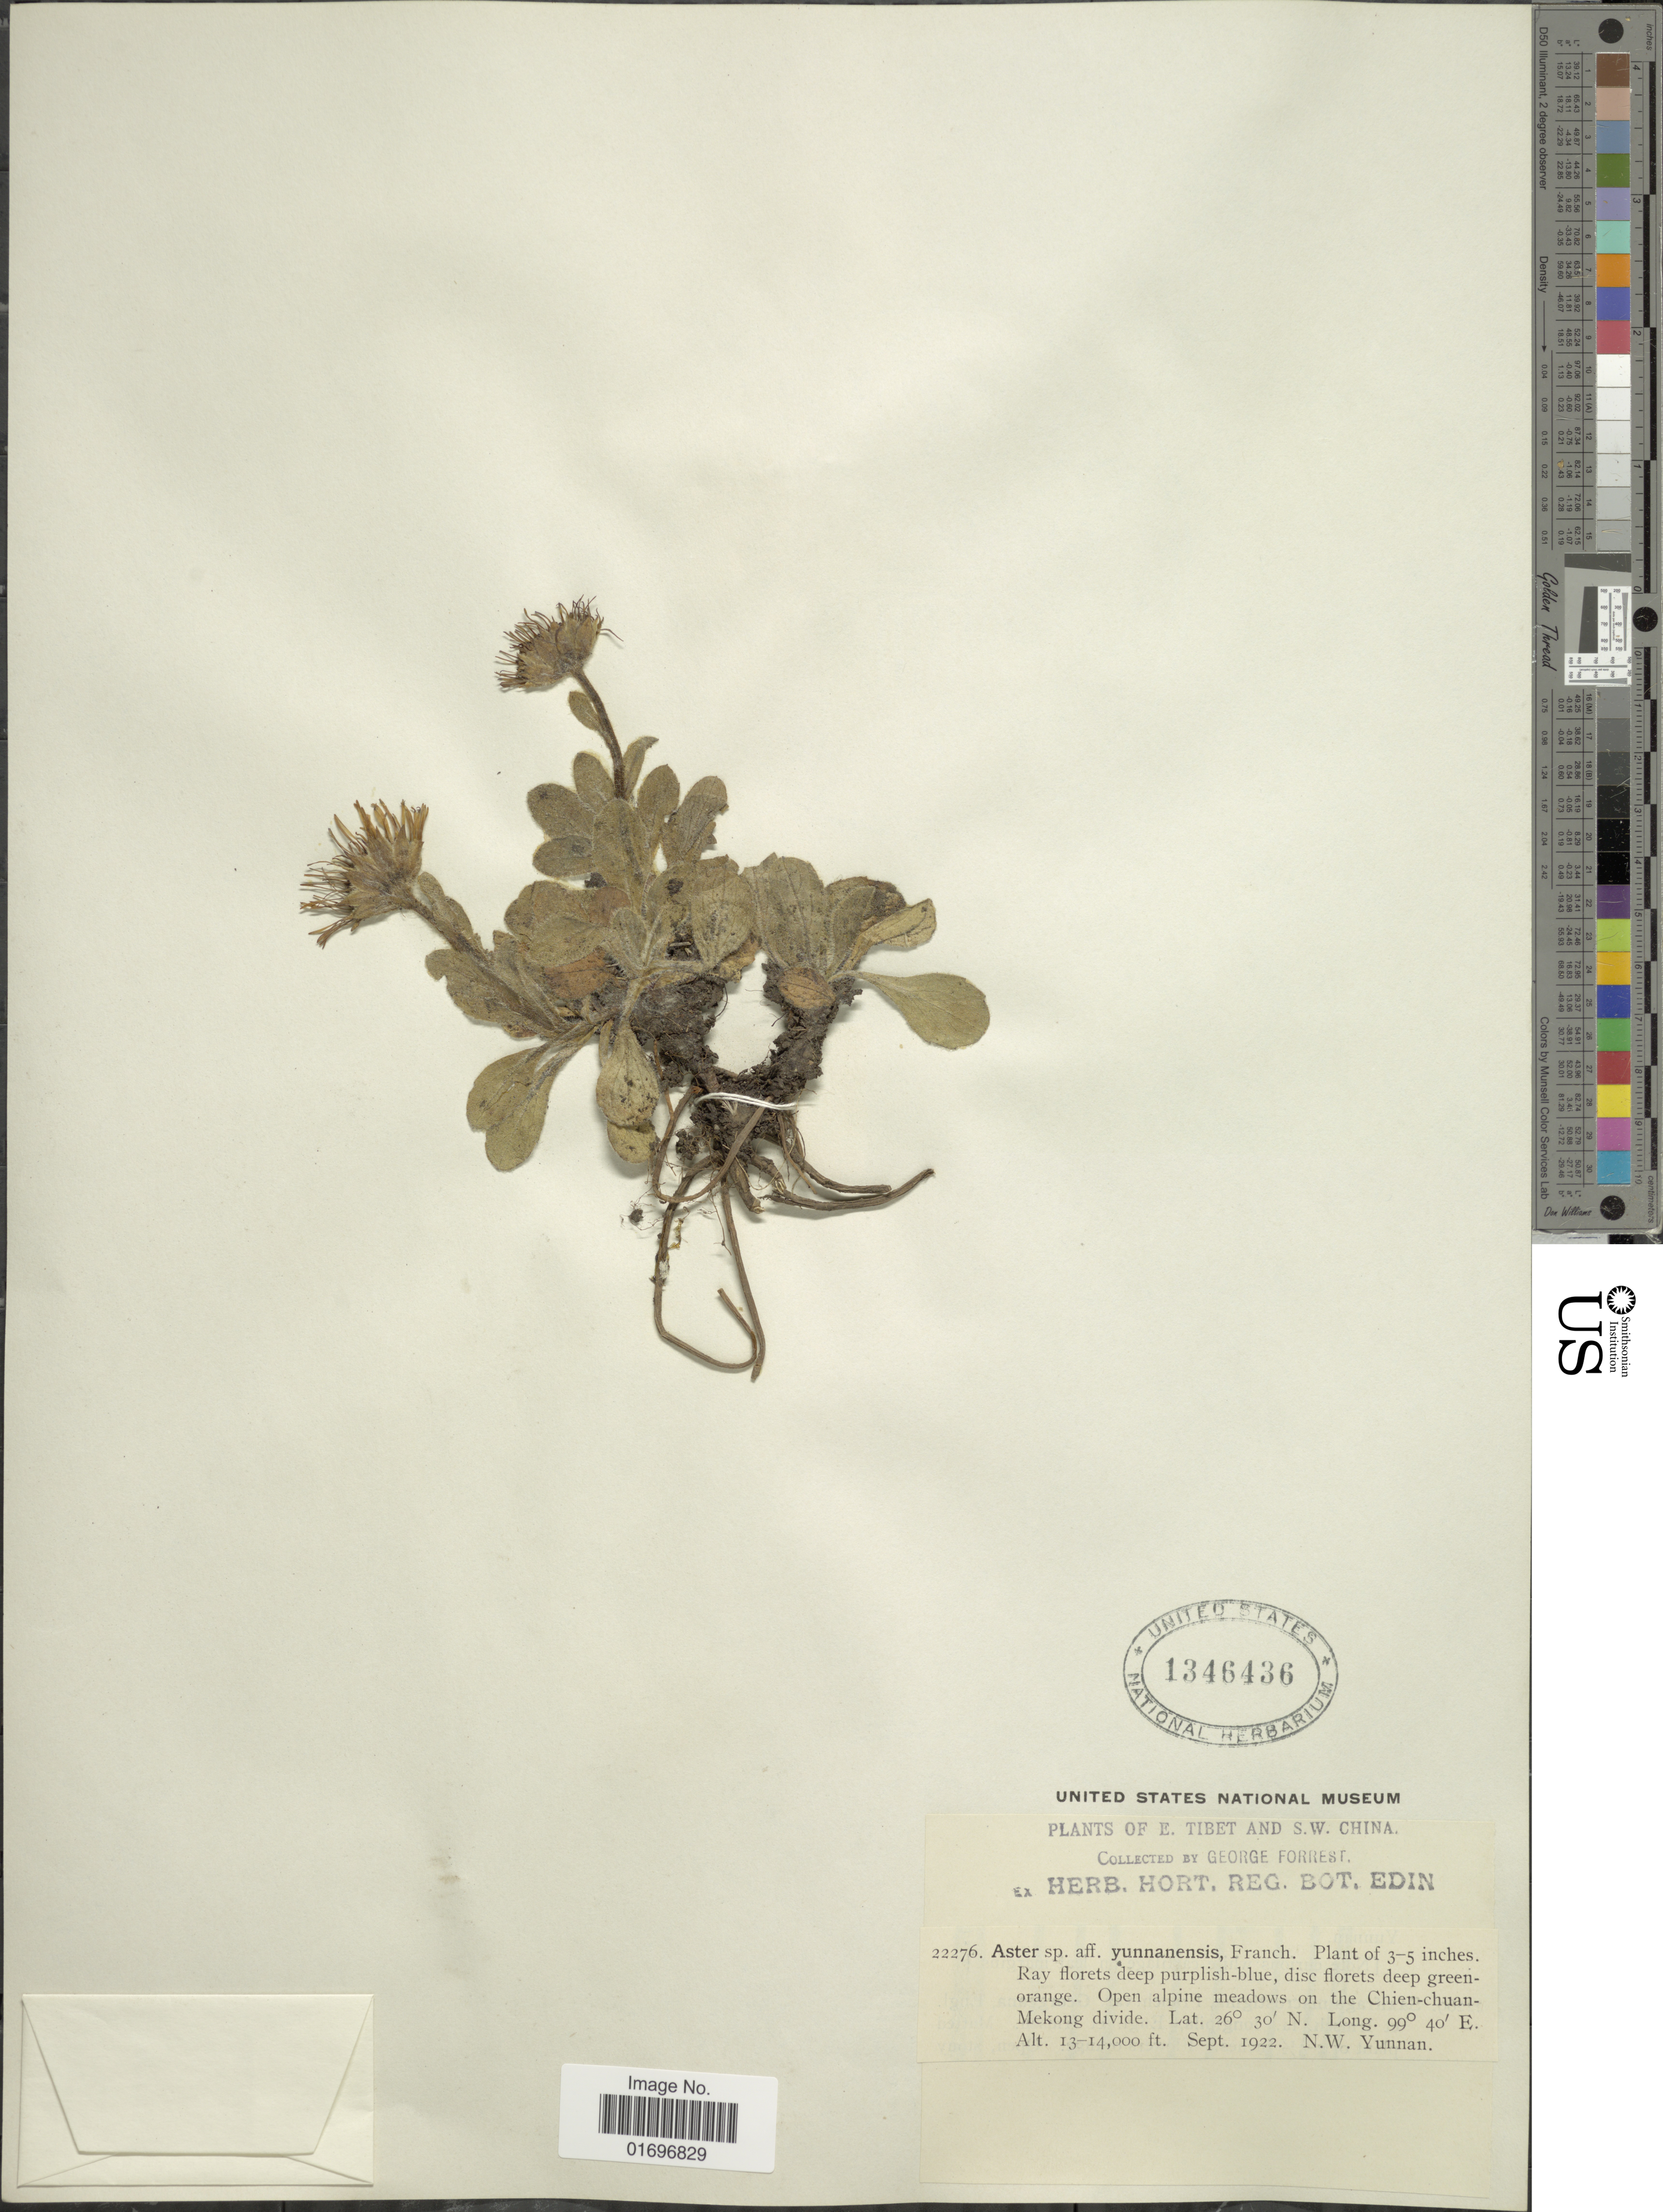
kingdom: Plantae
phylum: Tracheophyta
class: Magnoliopsida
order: Asterales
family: Asteraceae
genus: Aster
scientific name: Aster yunnanensis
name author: Franch.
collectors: G. Forrest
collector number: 22276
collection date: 1922-09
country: China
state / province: Yunnan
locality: E. Tibet and S.W. China. Open alpine meadows on the Chien-chuan-Mekong divide. N.W. Yunnan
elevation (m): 3962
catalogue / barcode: US 1346436